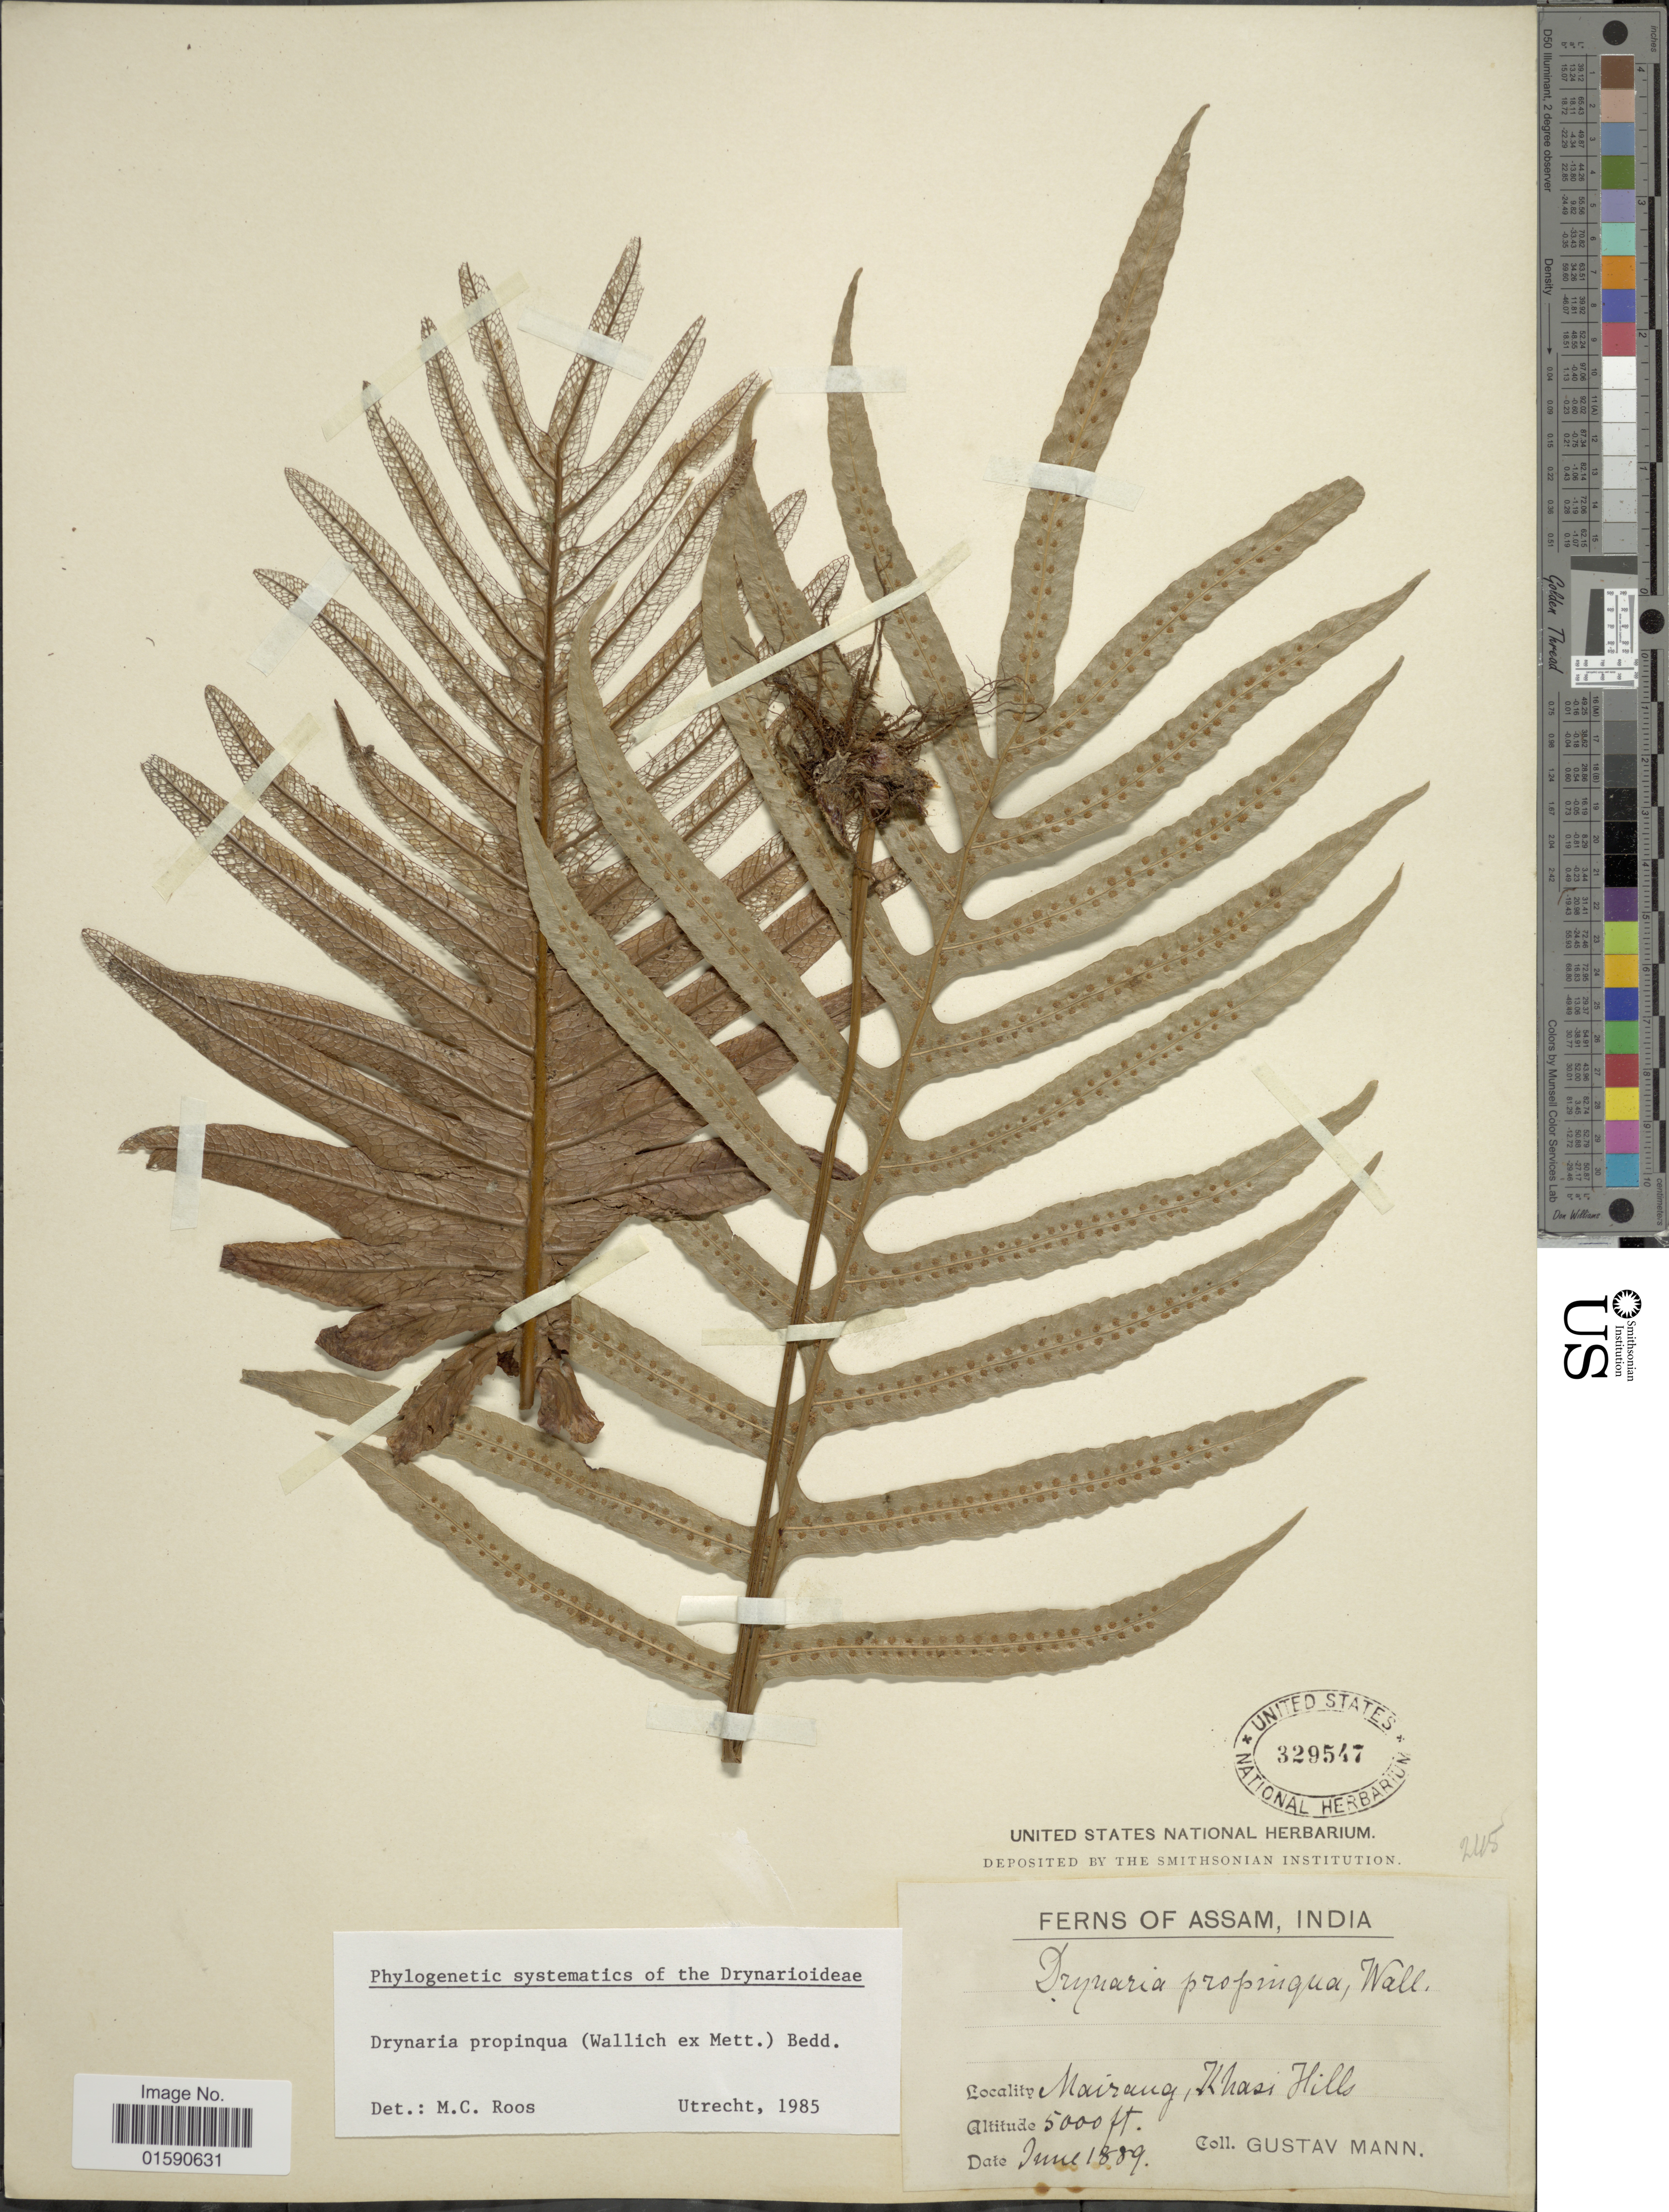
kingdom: Plantae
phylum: Tracheophyta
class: Polypodiopsida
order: Polypodiales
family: Polypodiaceae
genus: Drynaria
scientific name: Drynaria propinqua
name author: (Wall. ex Mett.) J. Sm.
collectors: G. Mann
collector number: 245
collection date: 1889-06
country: India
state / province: Meghalaya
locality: Mairang, Khasi Hills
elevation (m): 1524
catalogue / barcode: US 329547